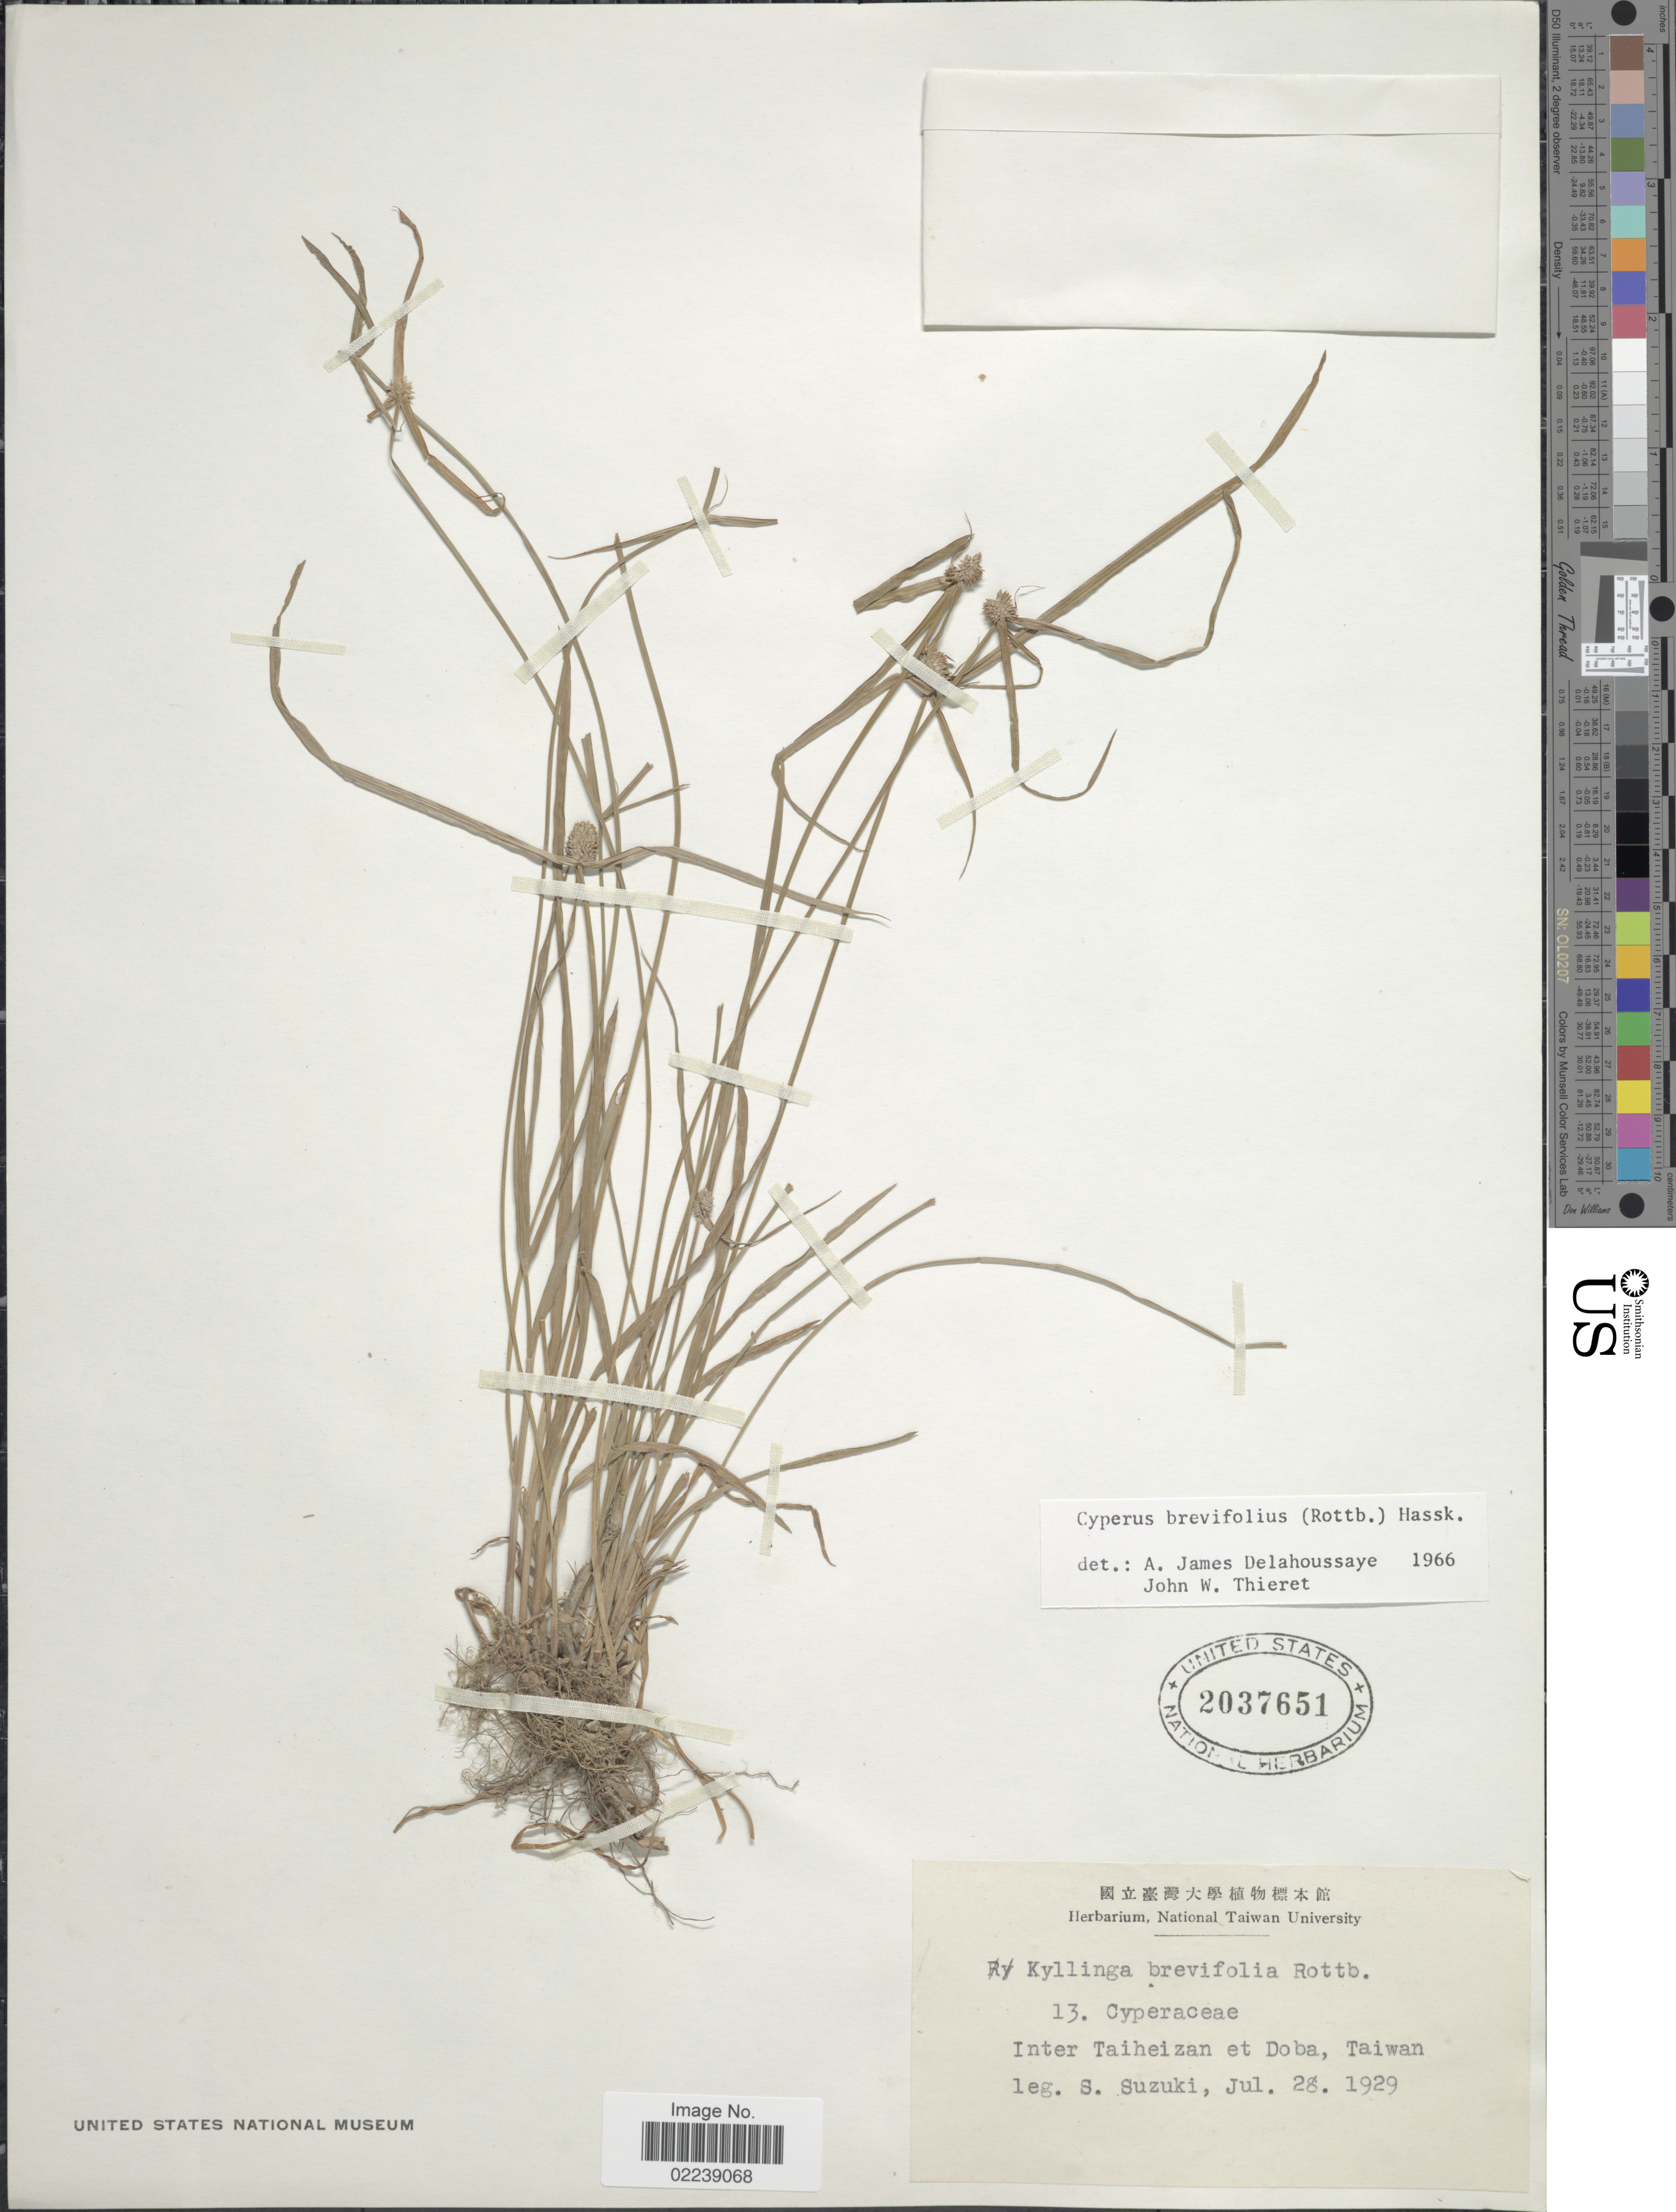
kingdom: Plantae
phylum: Tracheophyta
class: Liliopsida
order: Poales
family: Cyperaceae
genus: Cyperus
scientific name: Cyperus brevifolius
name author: (Rottb.) Hassk.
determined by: Strong, M. T., (US), Smithsonian Institution - National Museum of Natural History (UNITED STATES)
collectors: S. Suzuki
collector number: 13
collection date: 1929-07-28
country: Taiwan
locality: Inter Taiheizan et Doba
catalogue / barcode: US 2037651